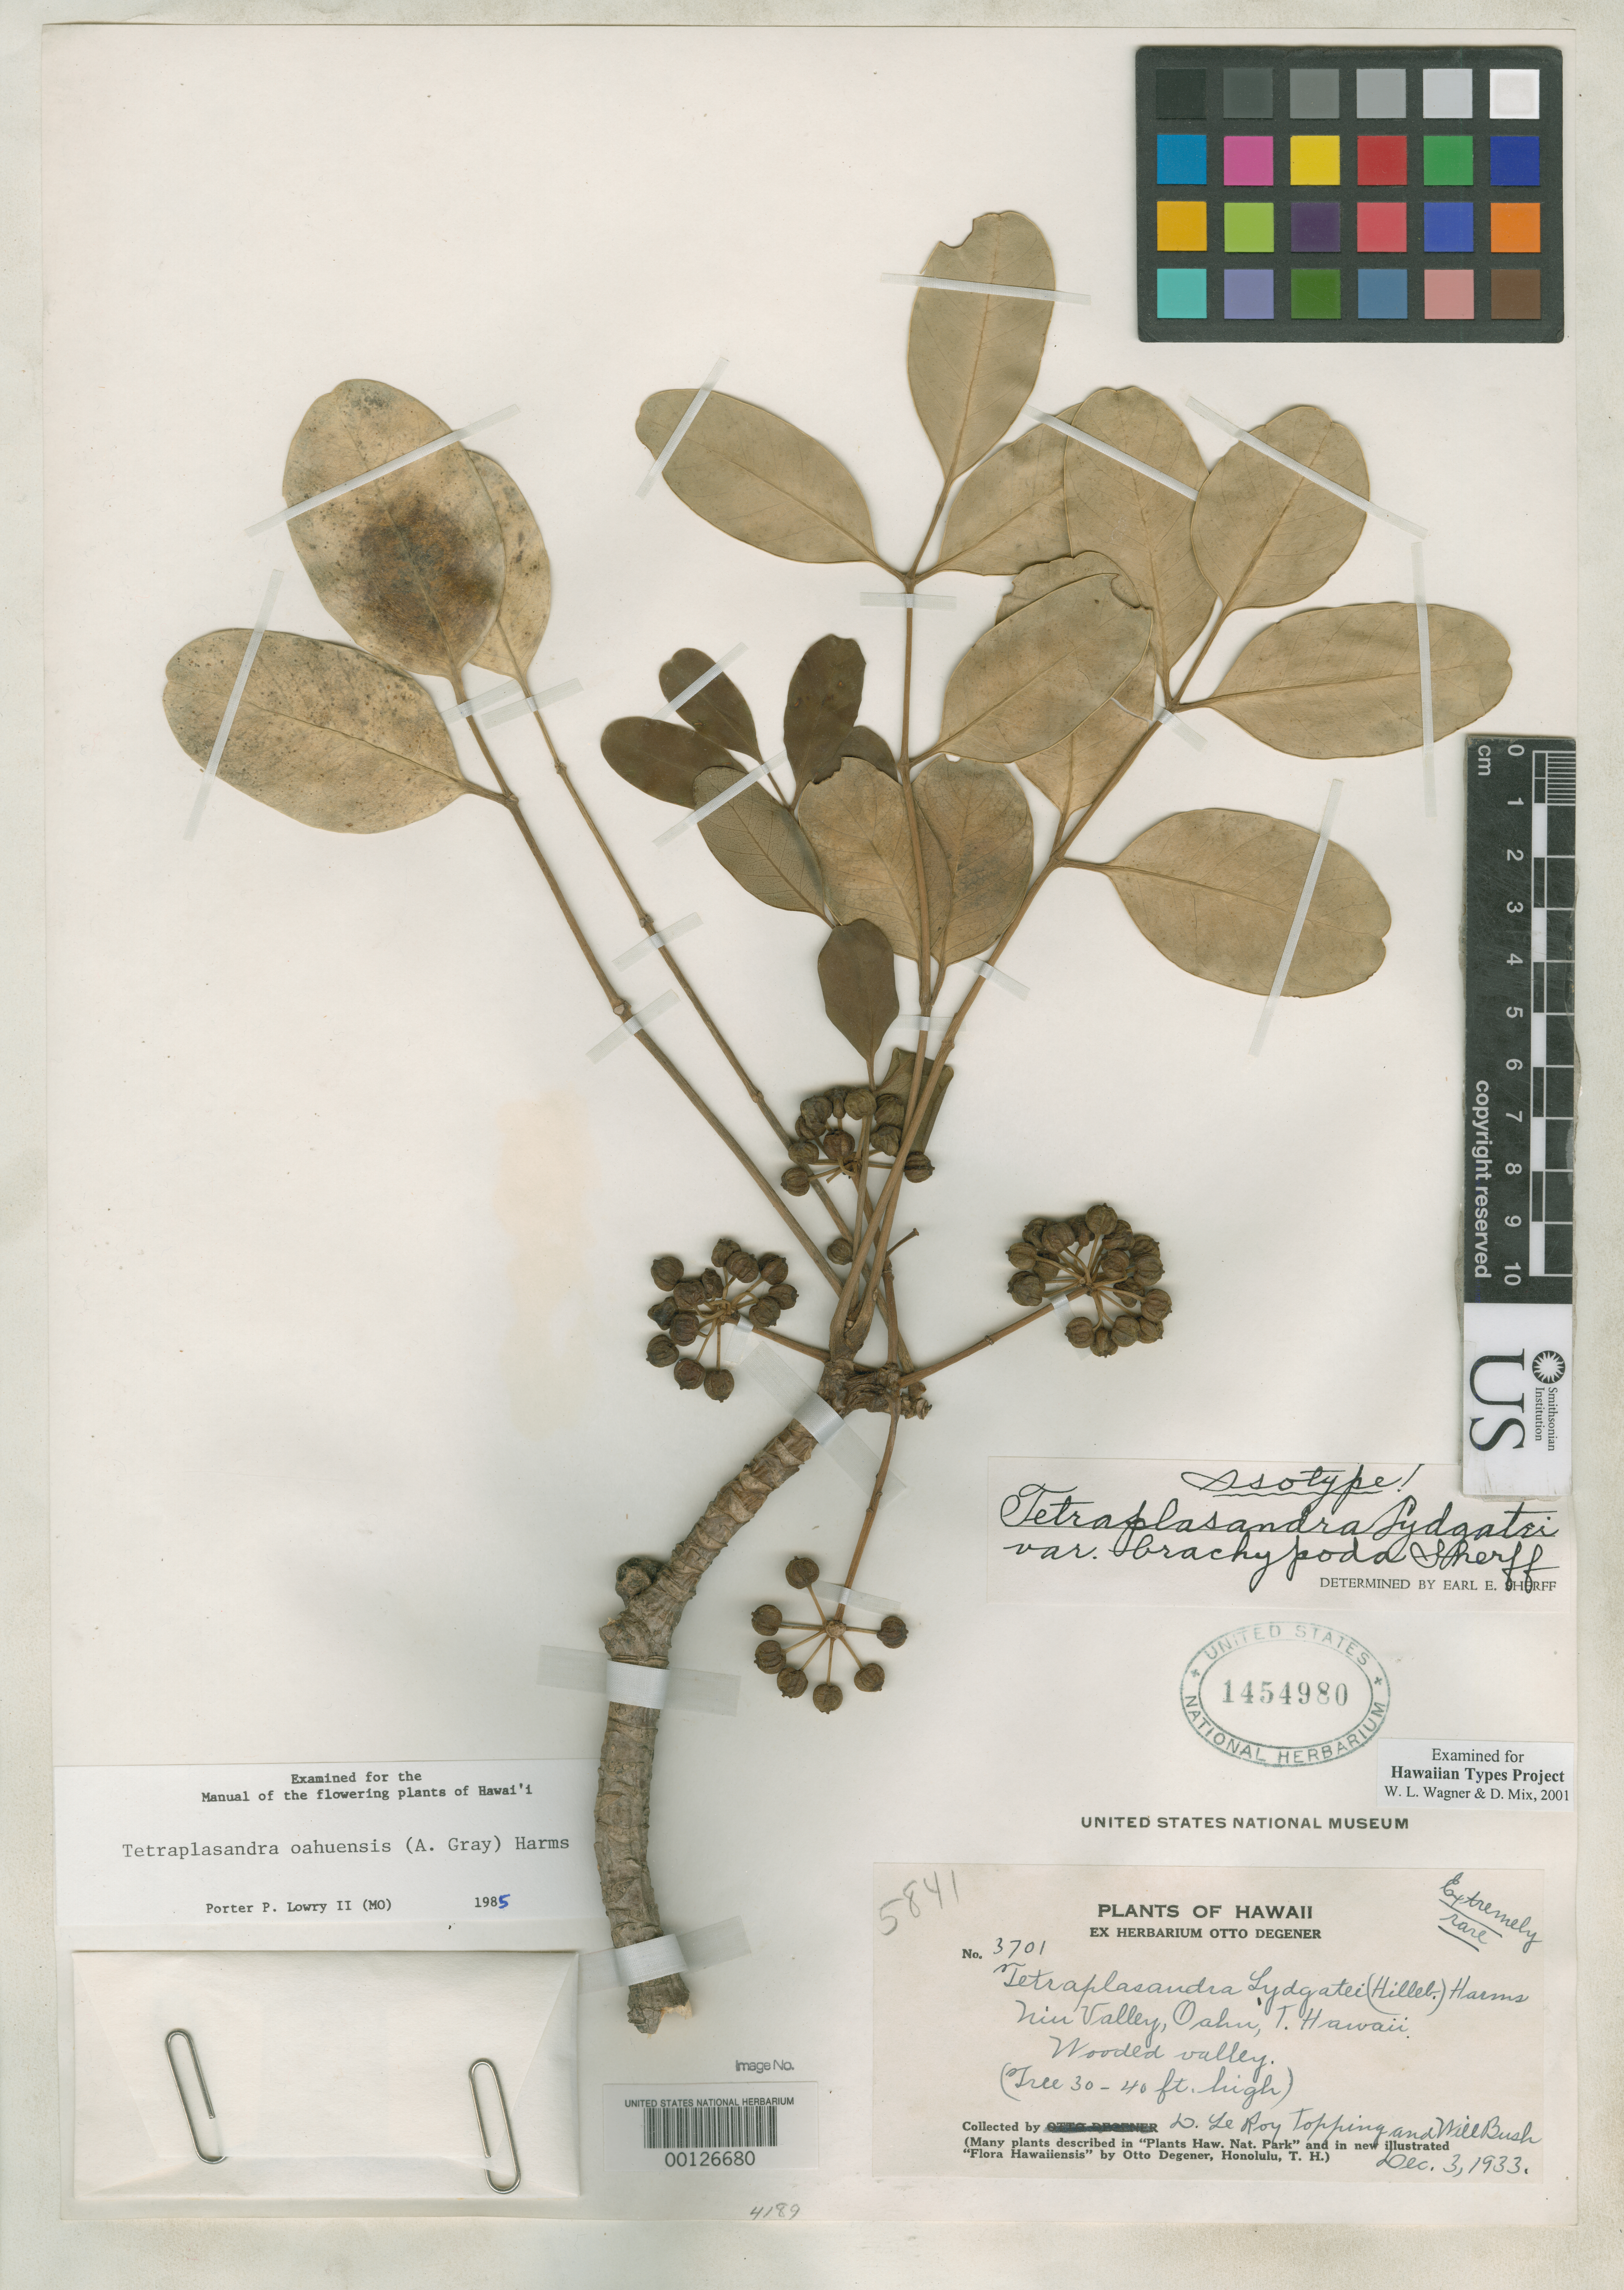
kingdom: Plantae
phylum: Tracheophyta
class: Magnoliopsida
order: Apiales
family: Araliaceae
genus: Tetraplasandra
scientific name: Tetraplasandra lydgatei var. brachypoda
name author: Sherff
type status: Isotype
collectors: D. L. Topping & W. Bush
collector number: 3701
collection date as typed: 03 Dec 1933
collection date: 1933-12-03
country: United States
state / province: Hawaii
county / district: Honolulu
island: Oahu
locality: Niu Valley.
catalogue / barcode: US 1454980